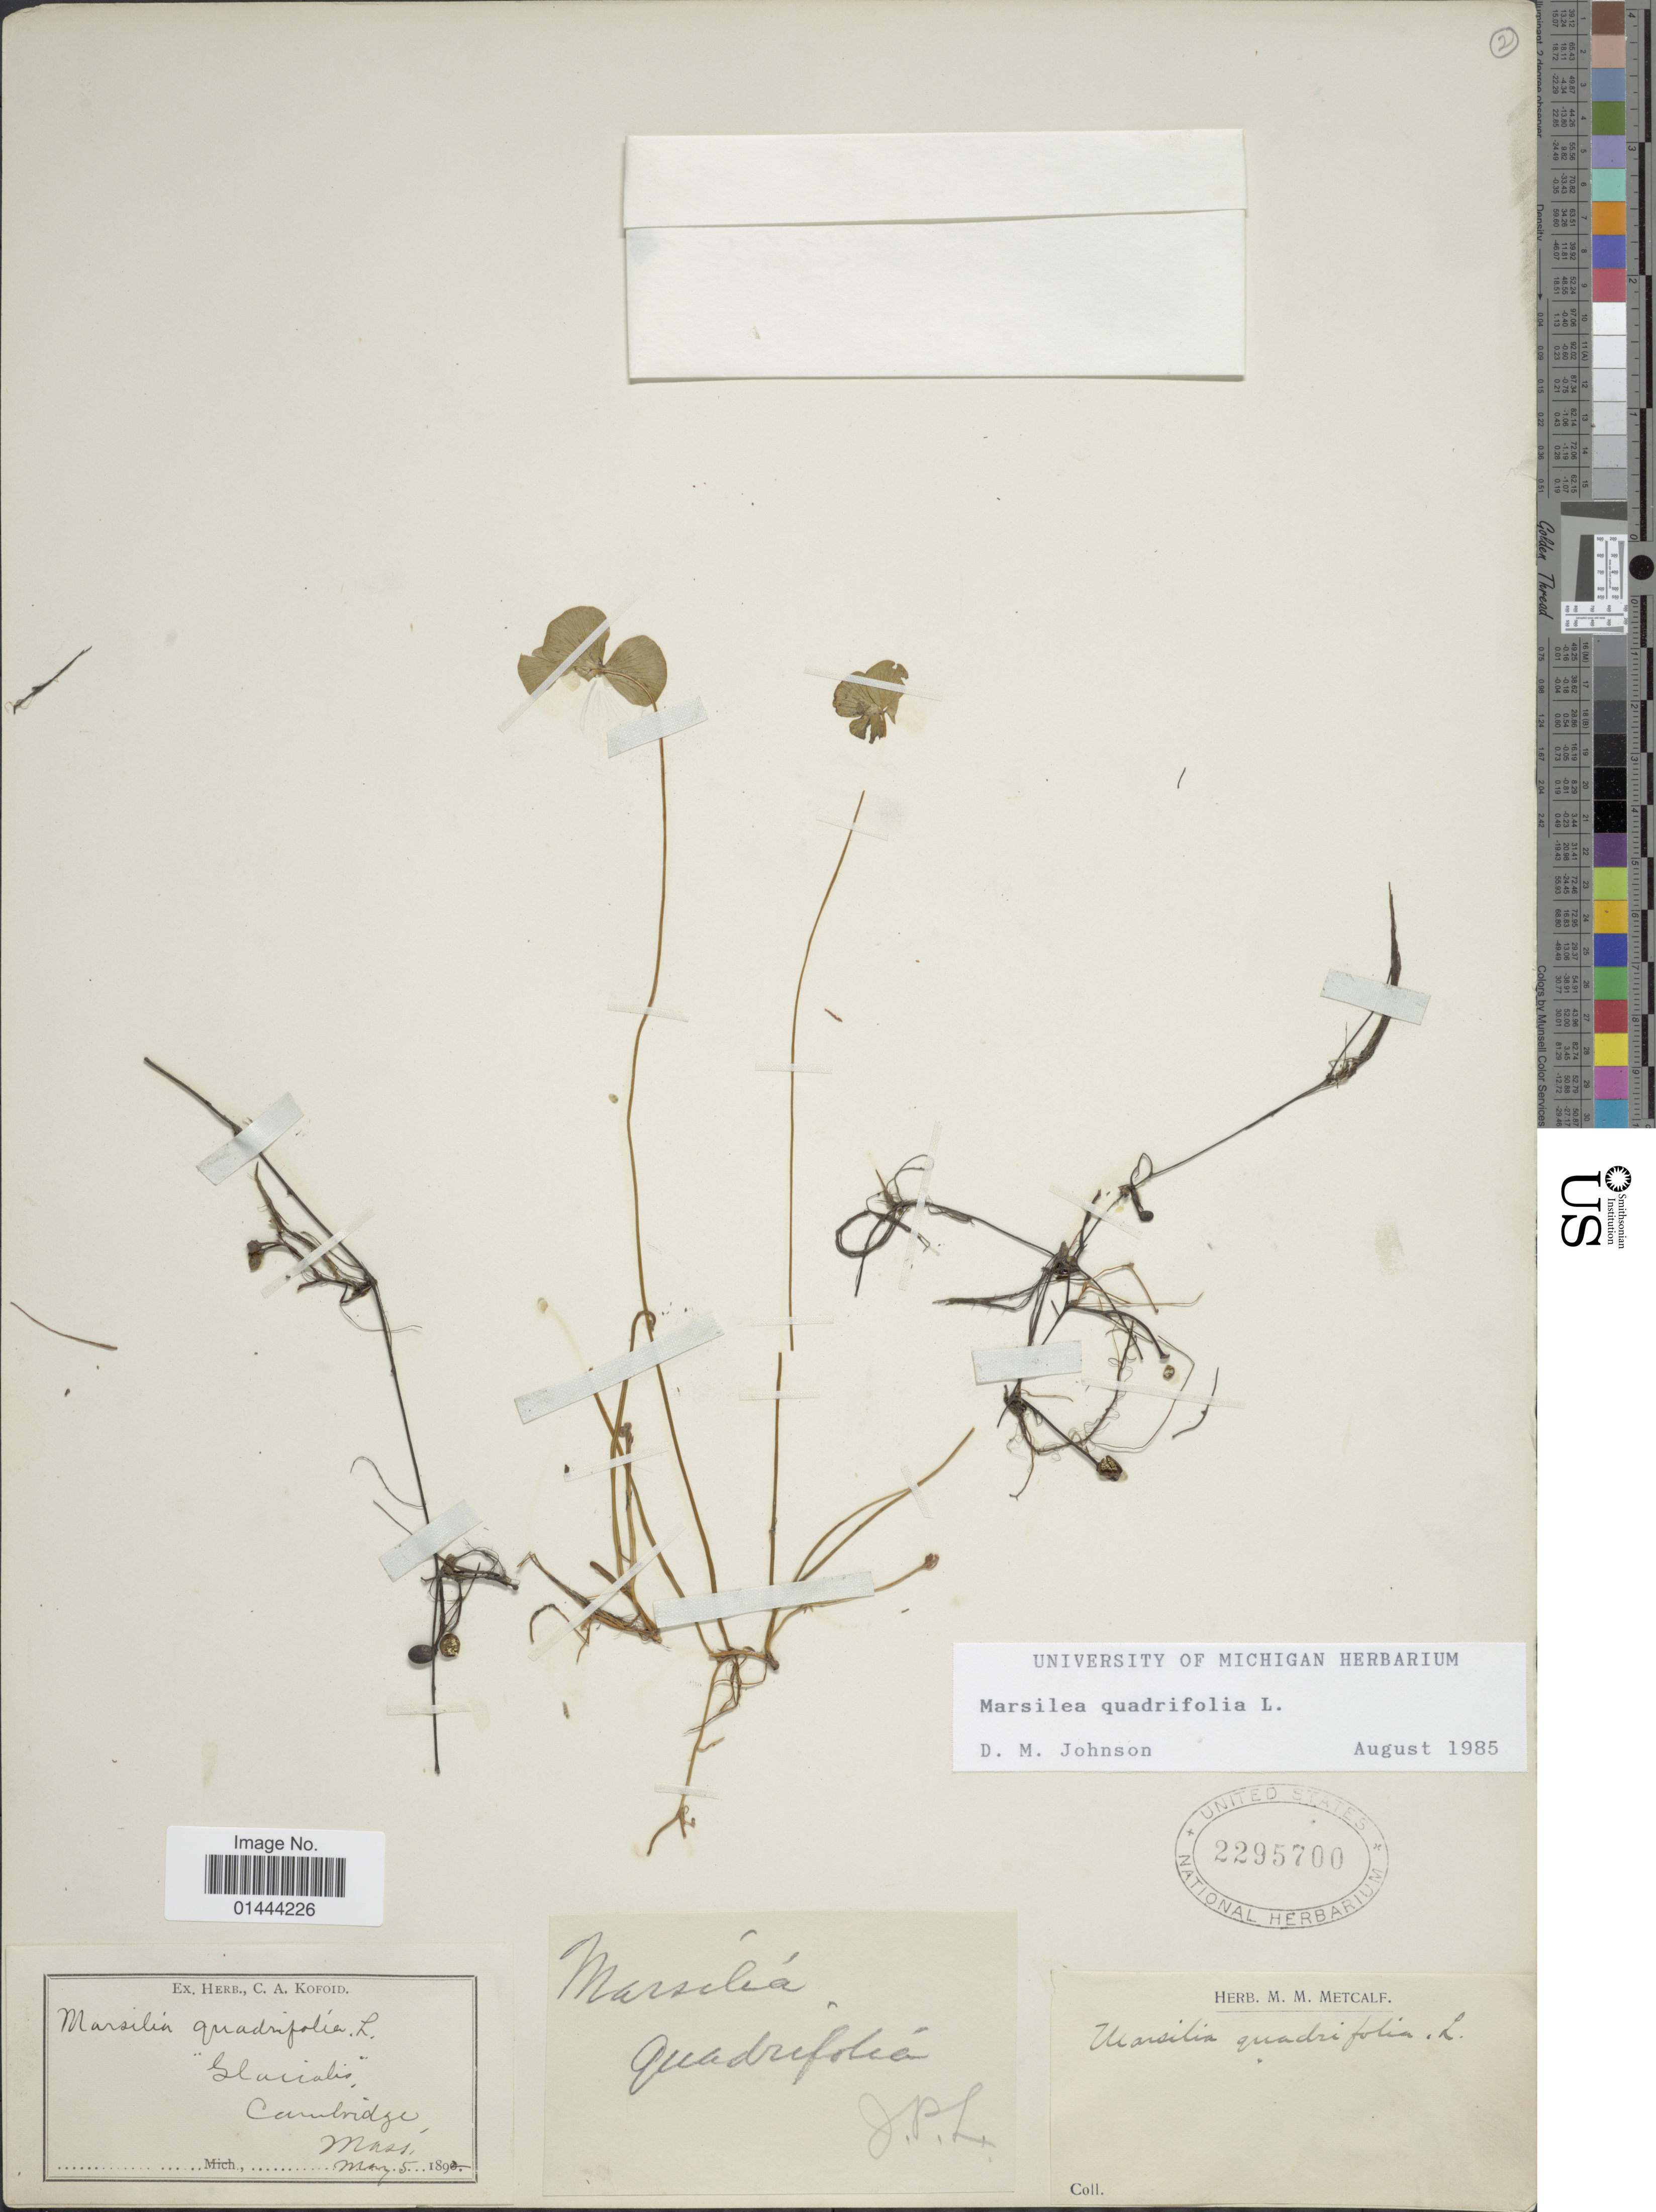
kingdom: Plantae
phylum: Tracheophyta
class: Polypodiopsida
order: Salviniales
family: Marsileaceae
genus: Marsilea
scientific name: Marsilea quadrifolia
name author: L.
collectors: J. P. L.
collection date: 1892-05-05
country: United States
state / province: Massachusetts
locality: Cambridge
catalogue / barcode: US 2295700